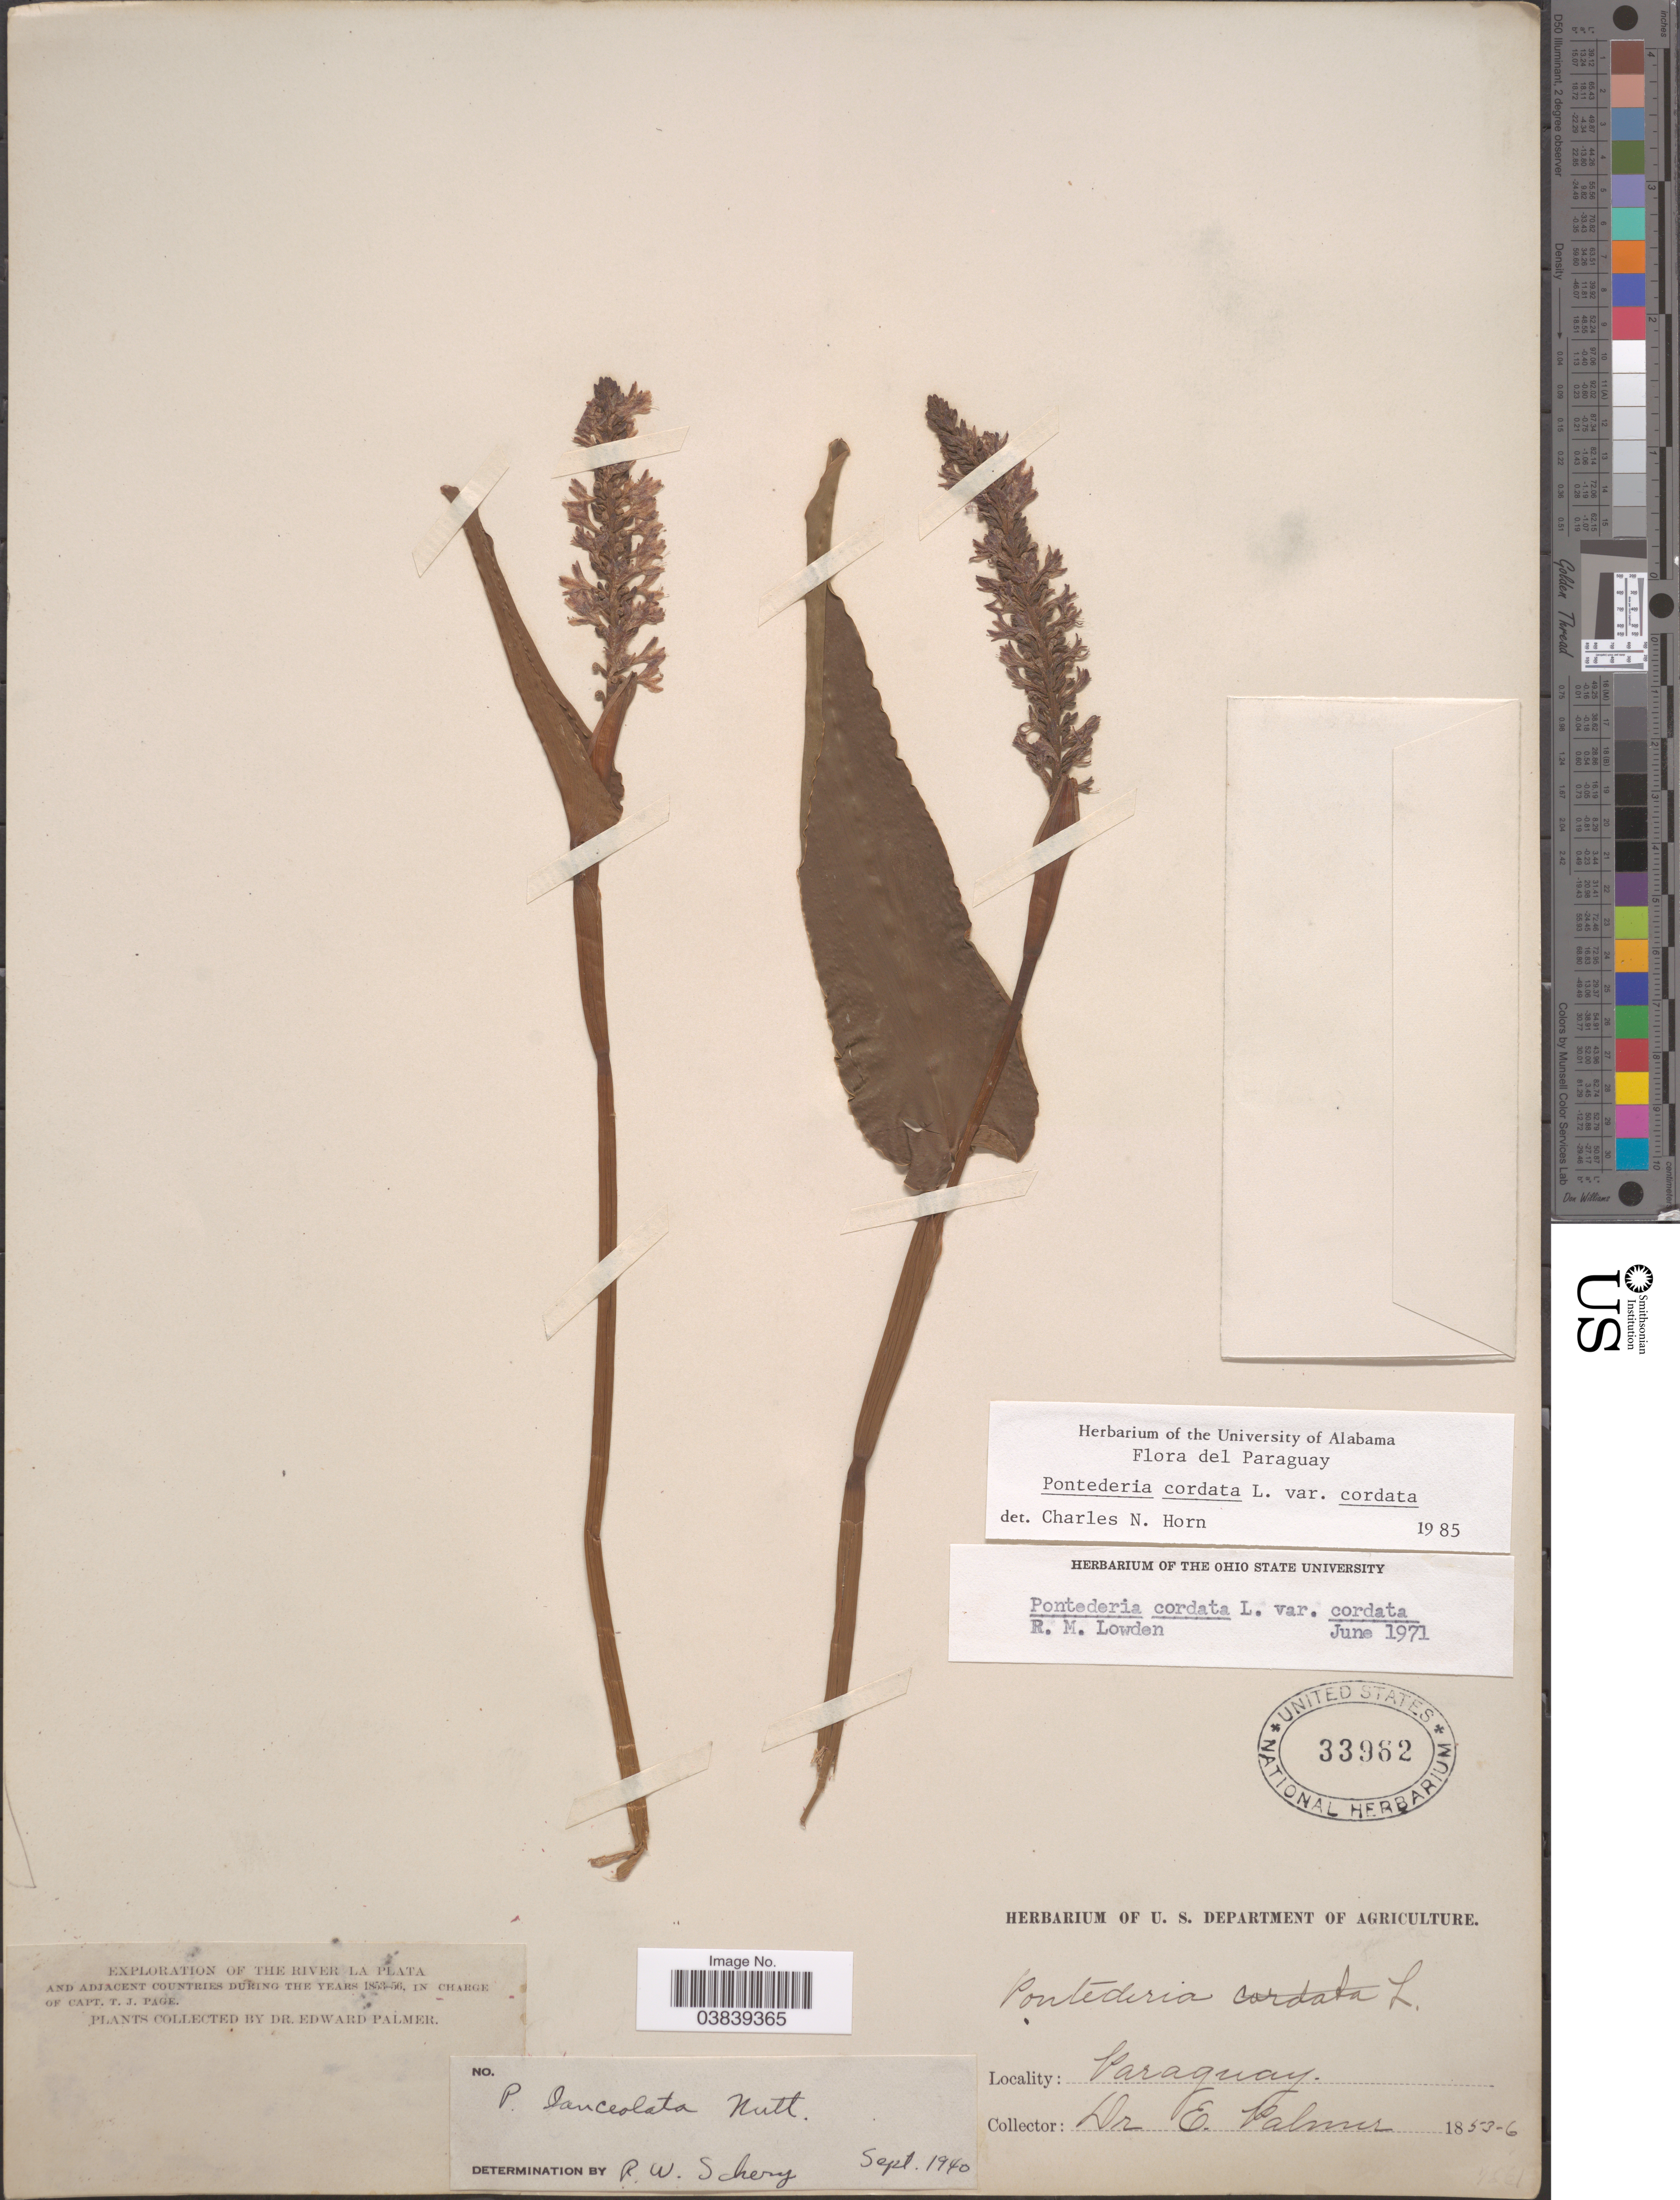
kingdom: Plantae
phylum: Tracheophyta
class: Liliopsida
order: Commelinales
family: Pontederiaceae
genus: Pontederia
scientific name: Pontederia cordata var. cordata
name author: L.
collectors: E. Palmer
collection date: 1853/1856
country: Paraguay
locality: The River La Plata and Adjacent Countries.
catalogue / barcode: US 33962